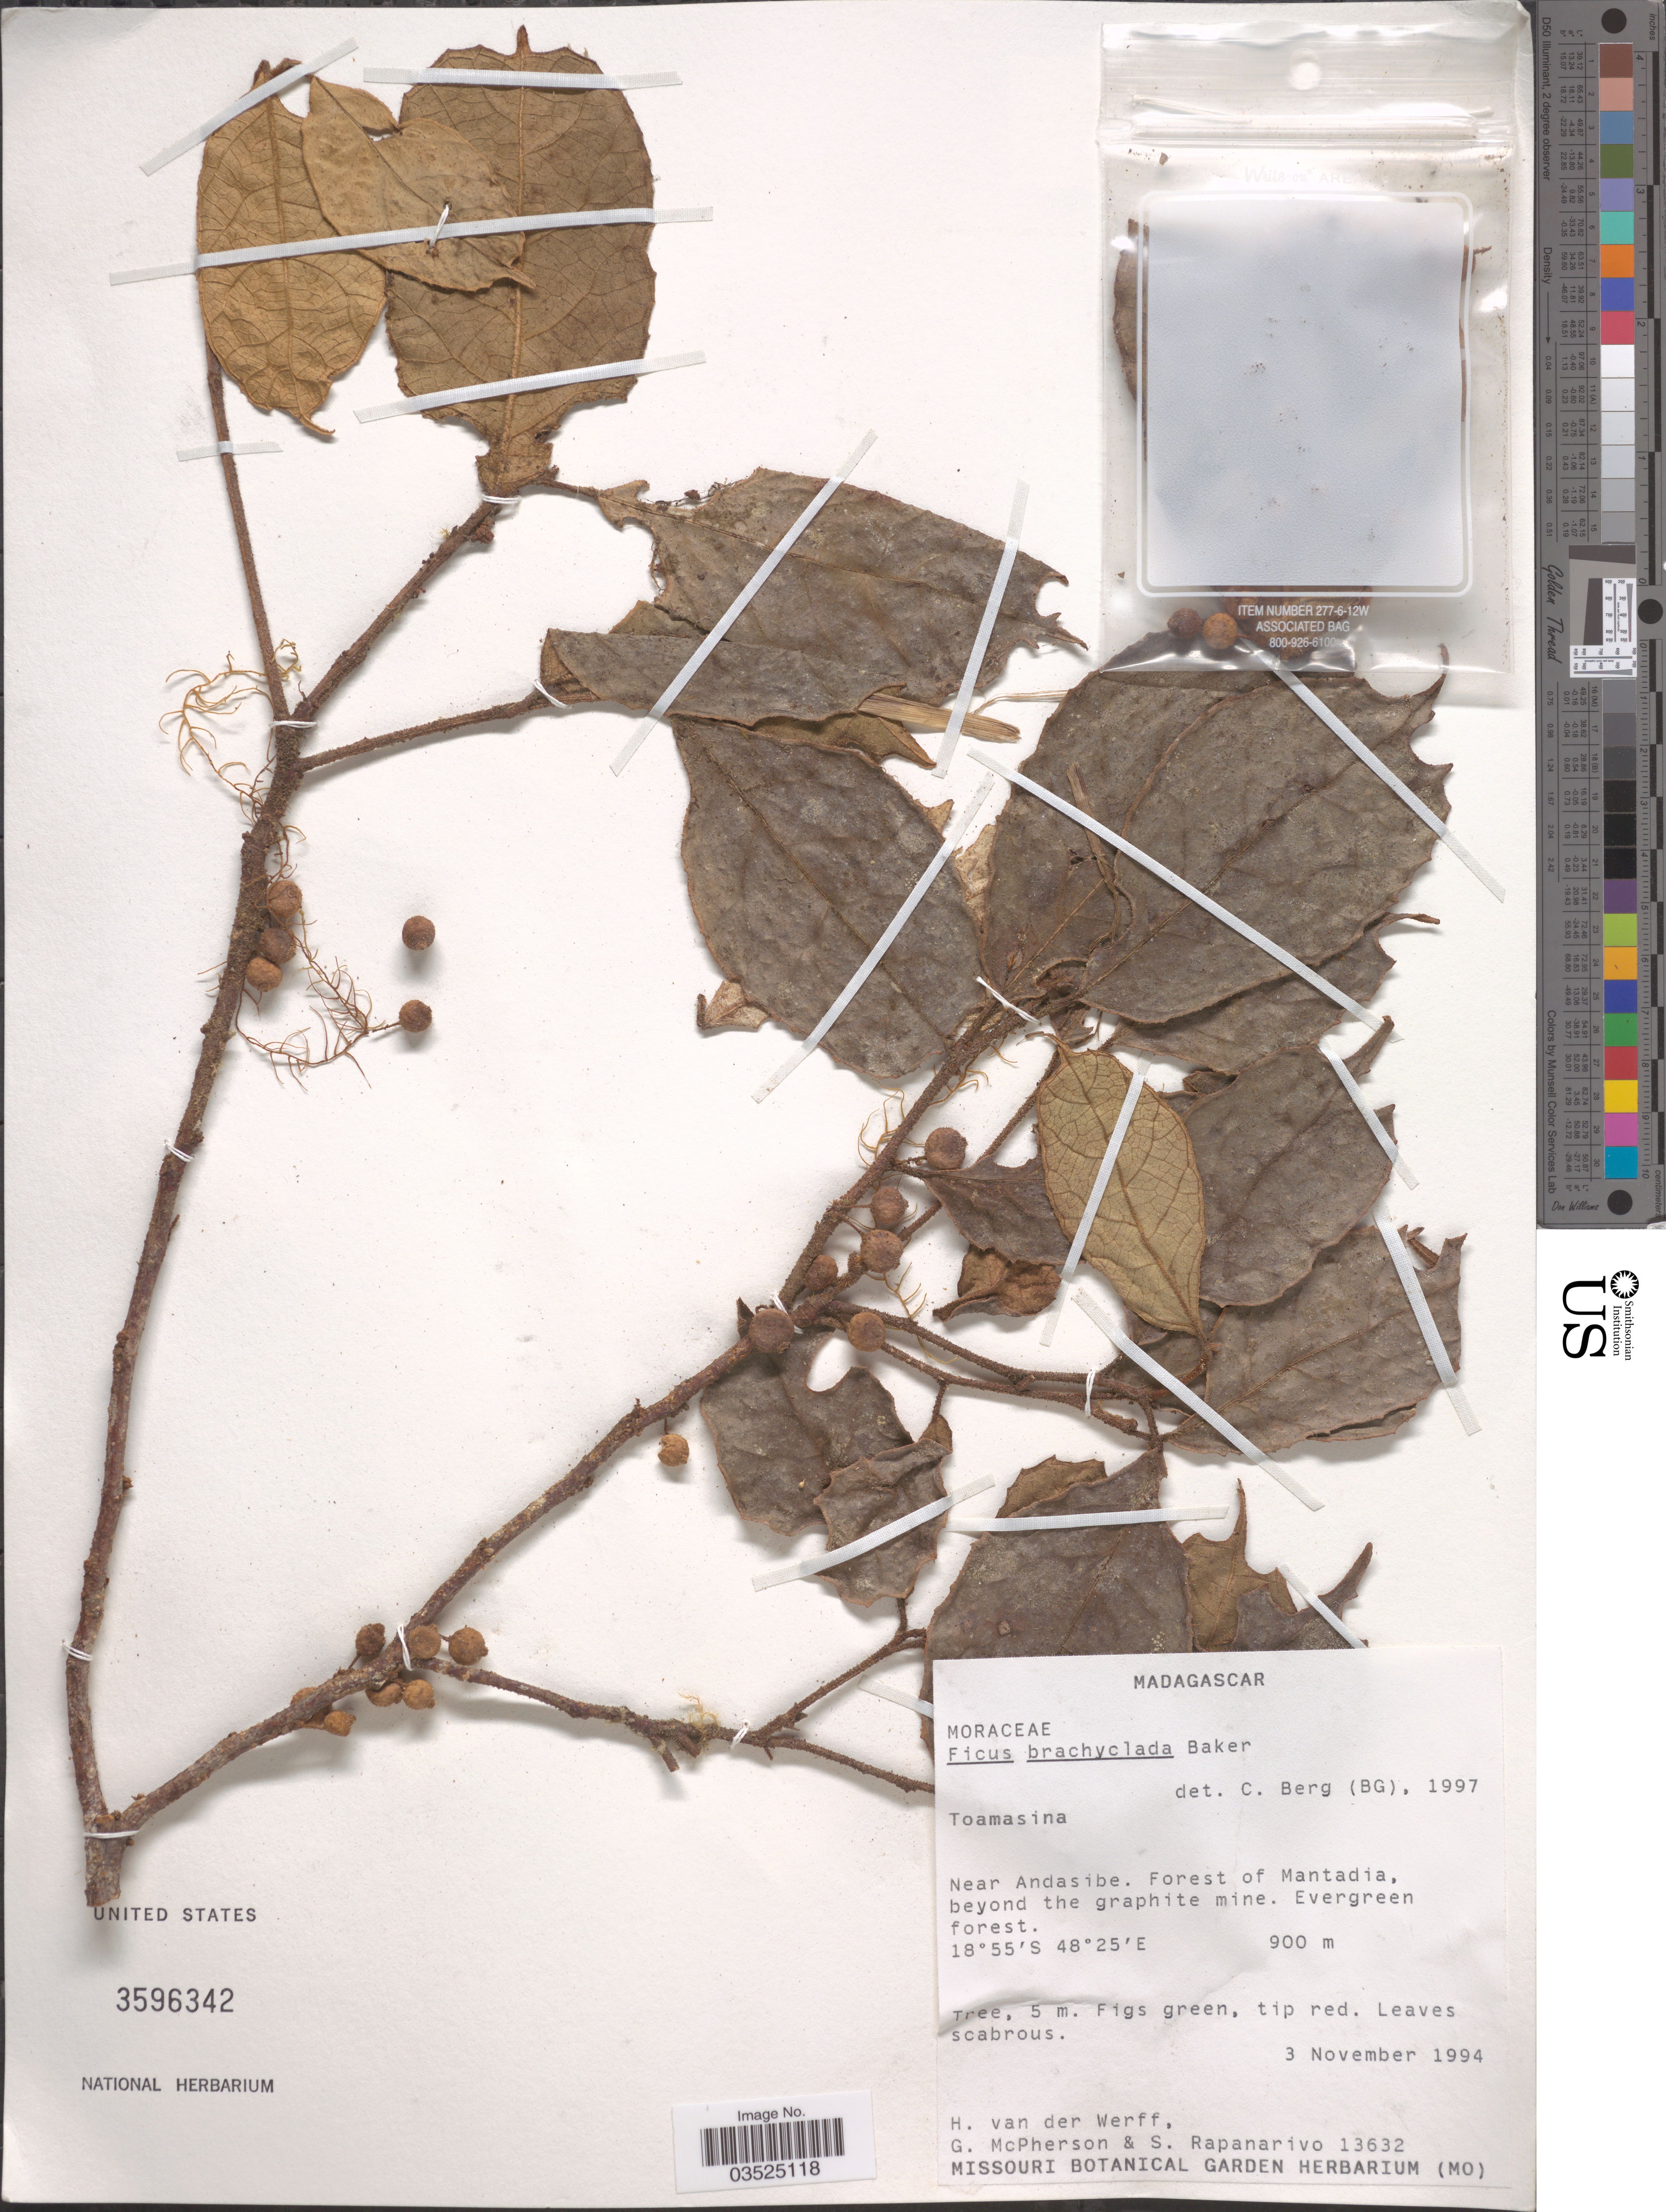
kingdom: Plantae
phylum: Tracheophyta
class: Magnoliopsida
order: Rosales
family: Moraceae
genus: Ficus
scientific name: Ficus brachyclada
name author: Baker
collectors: H. van der Werff, G. McPherson & S. Rapanarivo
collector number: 13632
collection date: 1994-11-03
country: Madagascar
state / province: Alaotra Mangoro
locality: Near Andasibe. Forest of Mantadia, beyond the graphite mine. Evergreen forest.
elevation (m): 900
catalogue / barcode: US 3596342